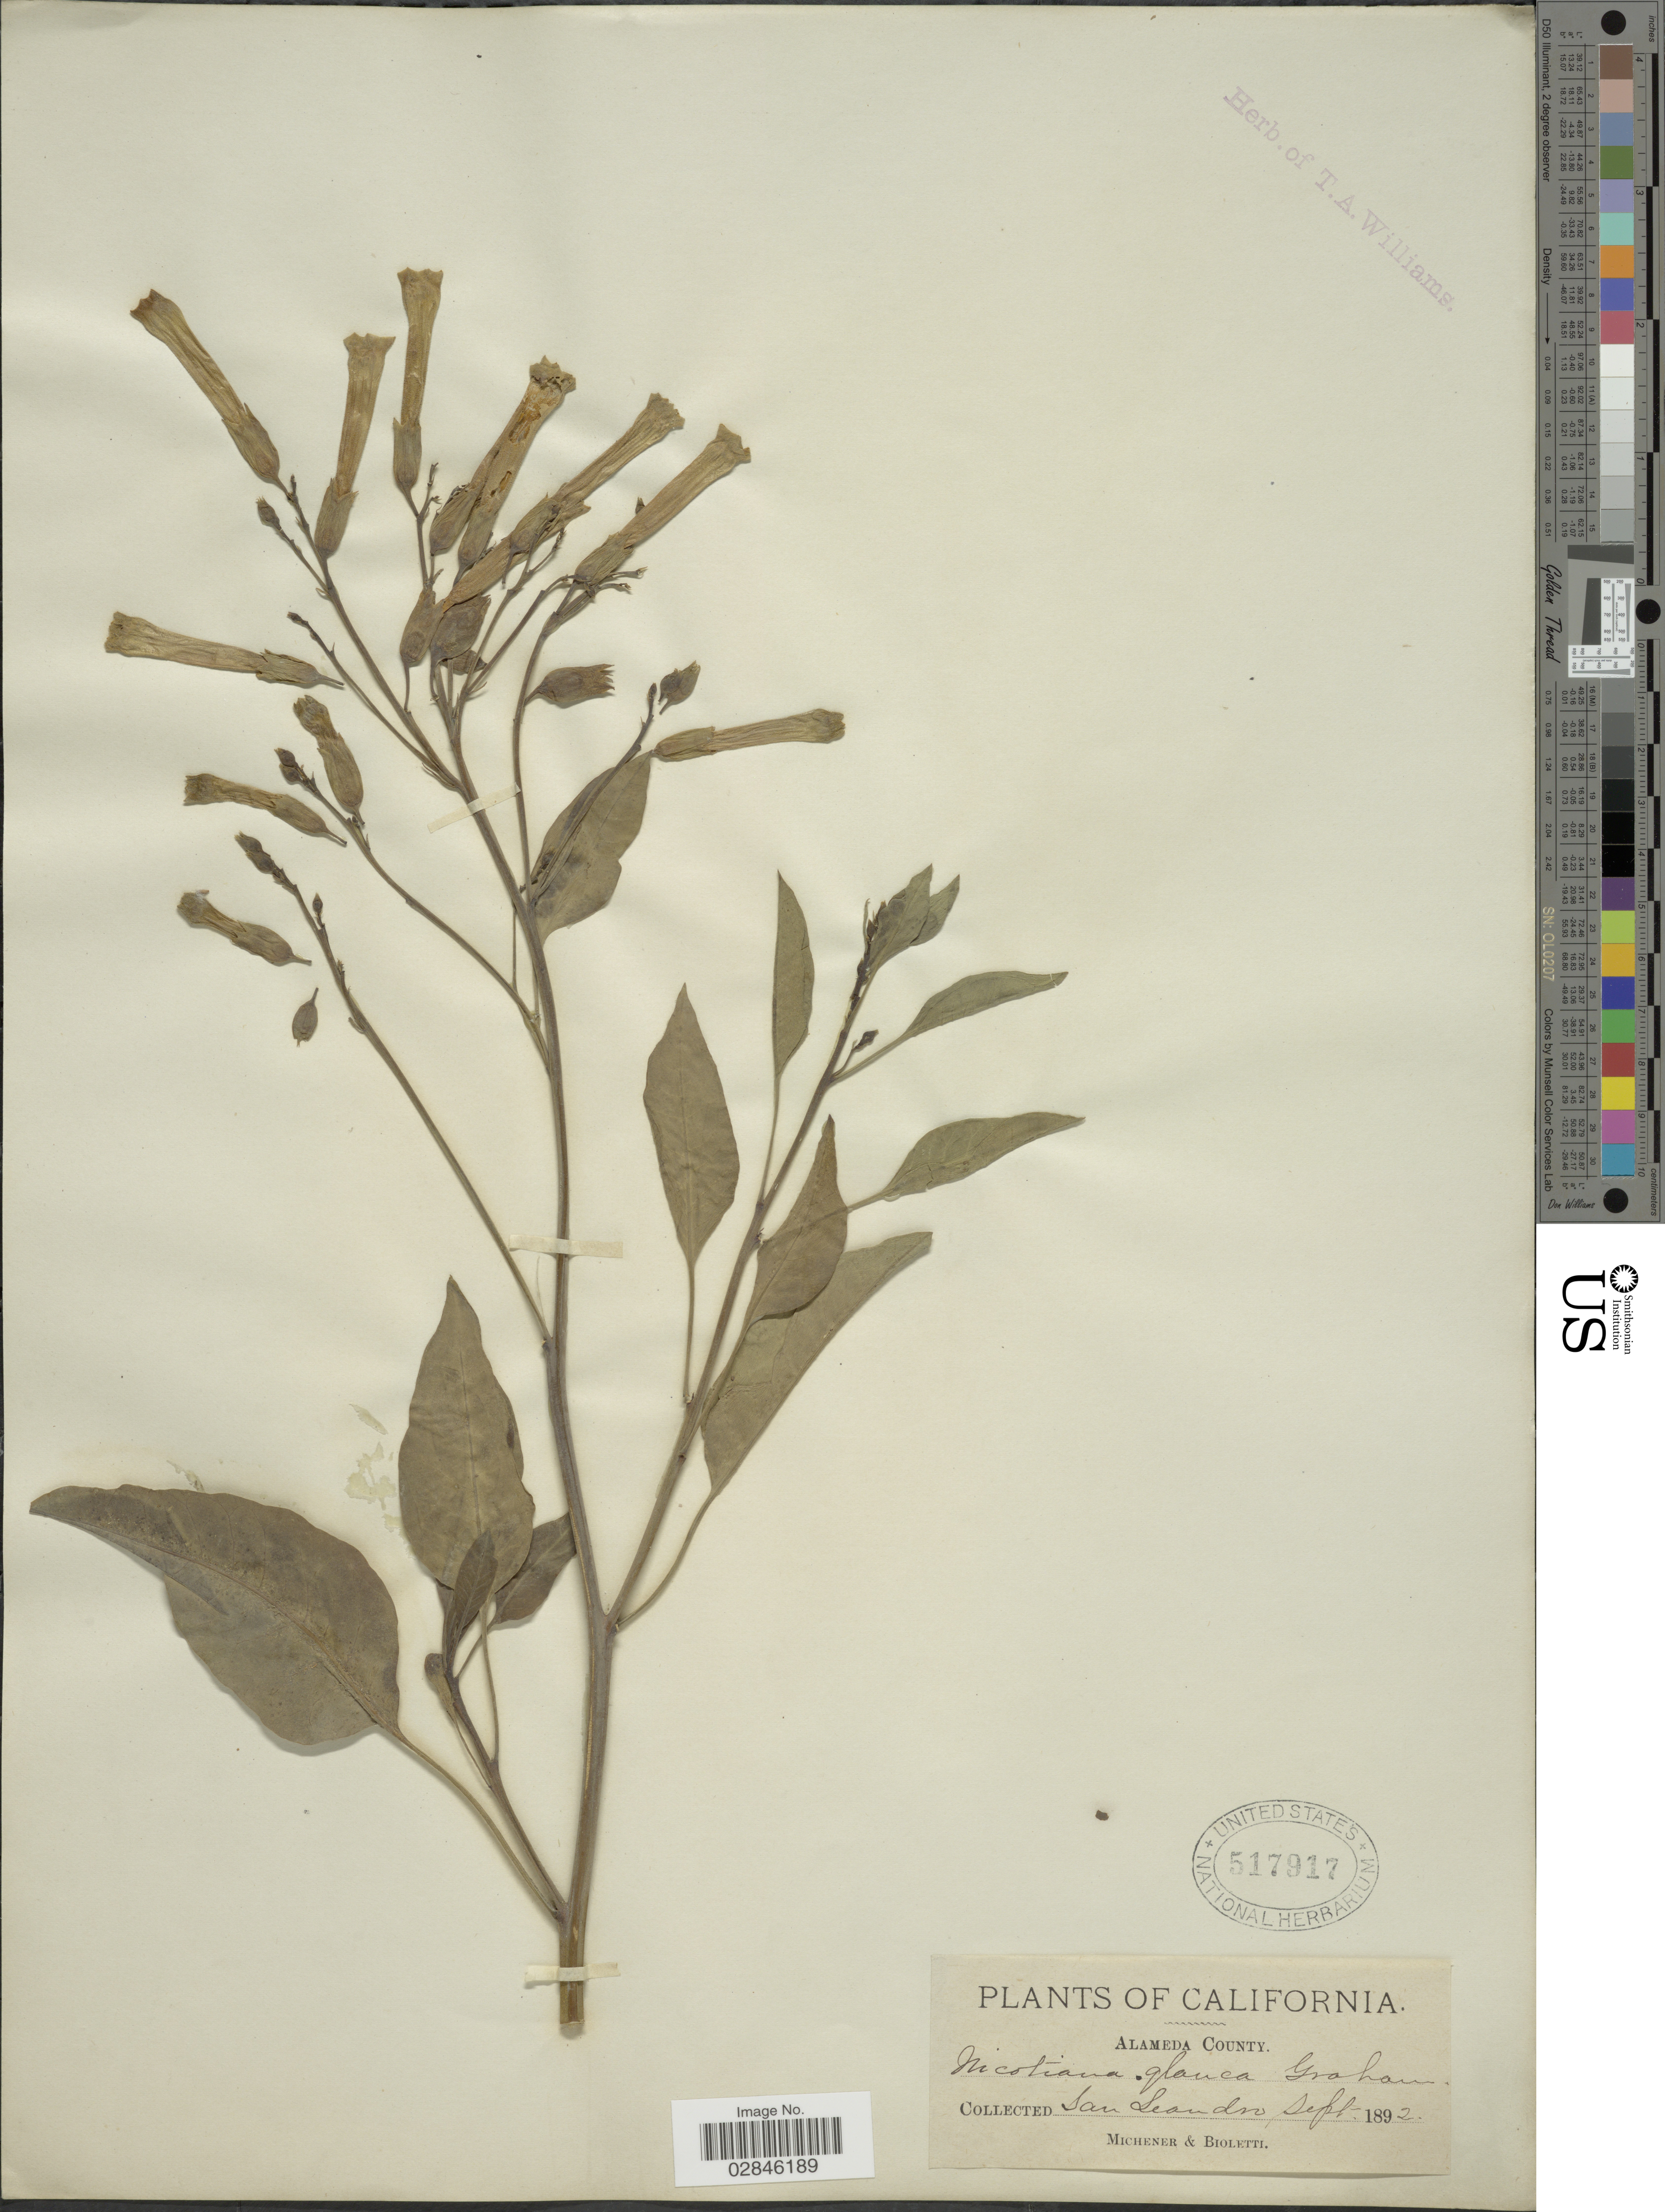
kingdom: Plantae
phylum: Tracheophyta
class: Magnoliopsida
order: Solanales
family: Solanaceae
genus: Nicotiana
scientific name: Nicotiana glauca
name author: Graham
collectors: -. Michener & -- Bioletti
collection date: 1892-09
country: United States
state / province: California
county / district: Alameda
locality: Alameda County. San Leandro.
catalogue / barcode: US 517917